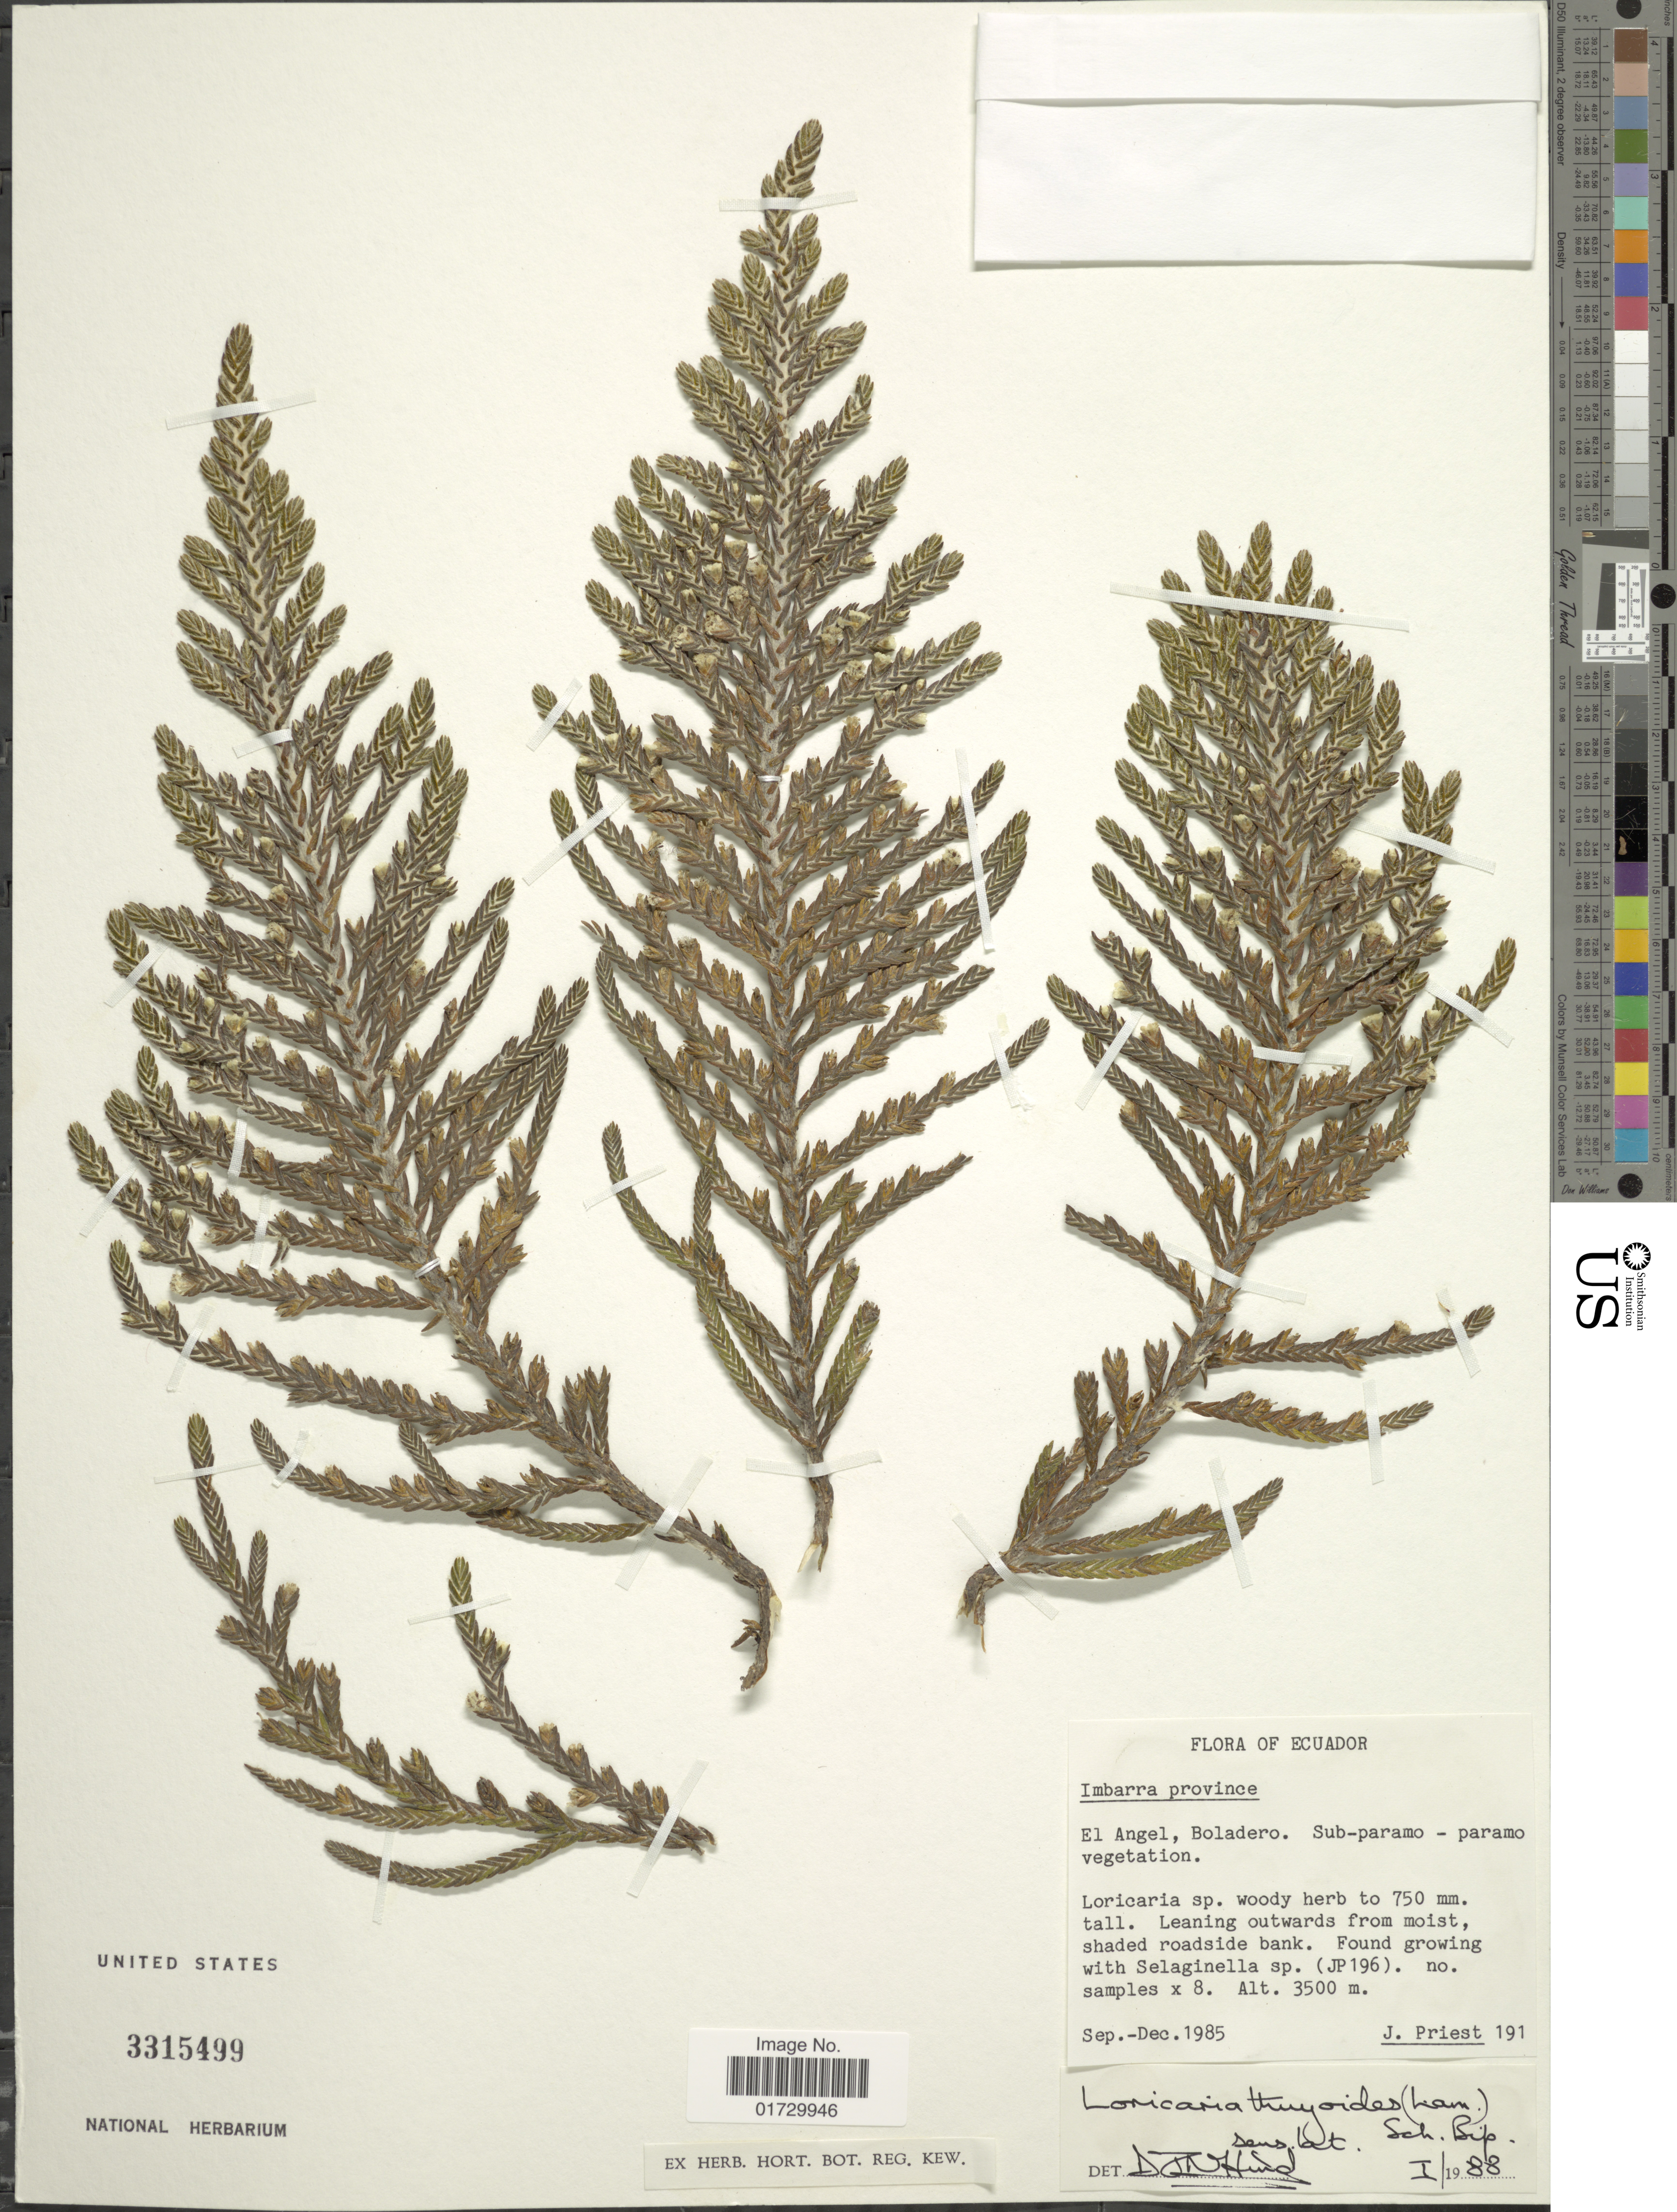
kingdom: Plantae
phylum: Tracheophyta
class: Magnoliopsida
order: Asterales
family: Asteraceae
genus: Loricaria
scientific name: Loricaria thuyoides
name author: (Lam.) Sch. Bip.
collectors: J. Priest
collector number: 191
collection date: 1985-09/1985-12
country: Ecuador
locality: Imbarra Province, El Angel, Boladero.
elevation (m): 3500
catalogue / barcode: US 3315499